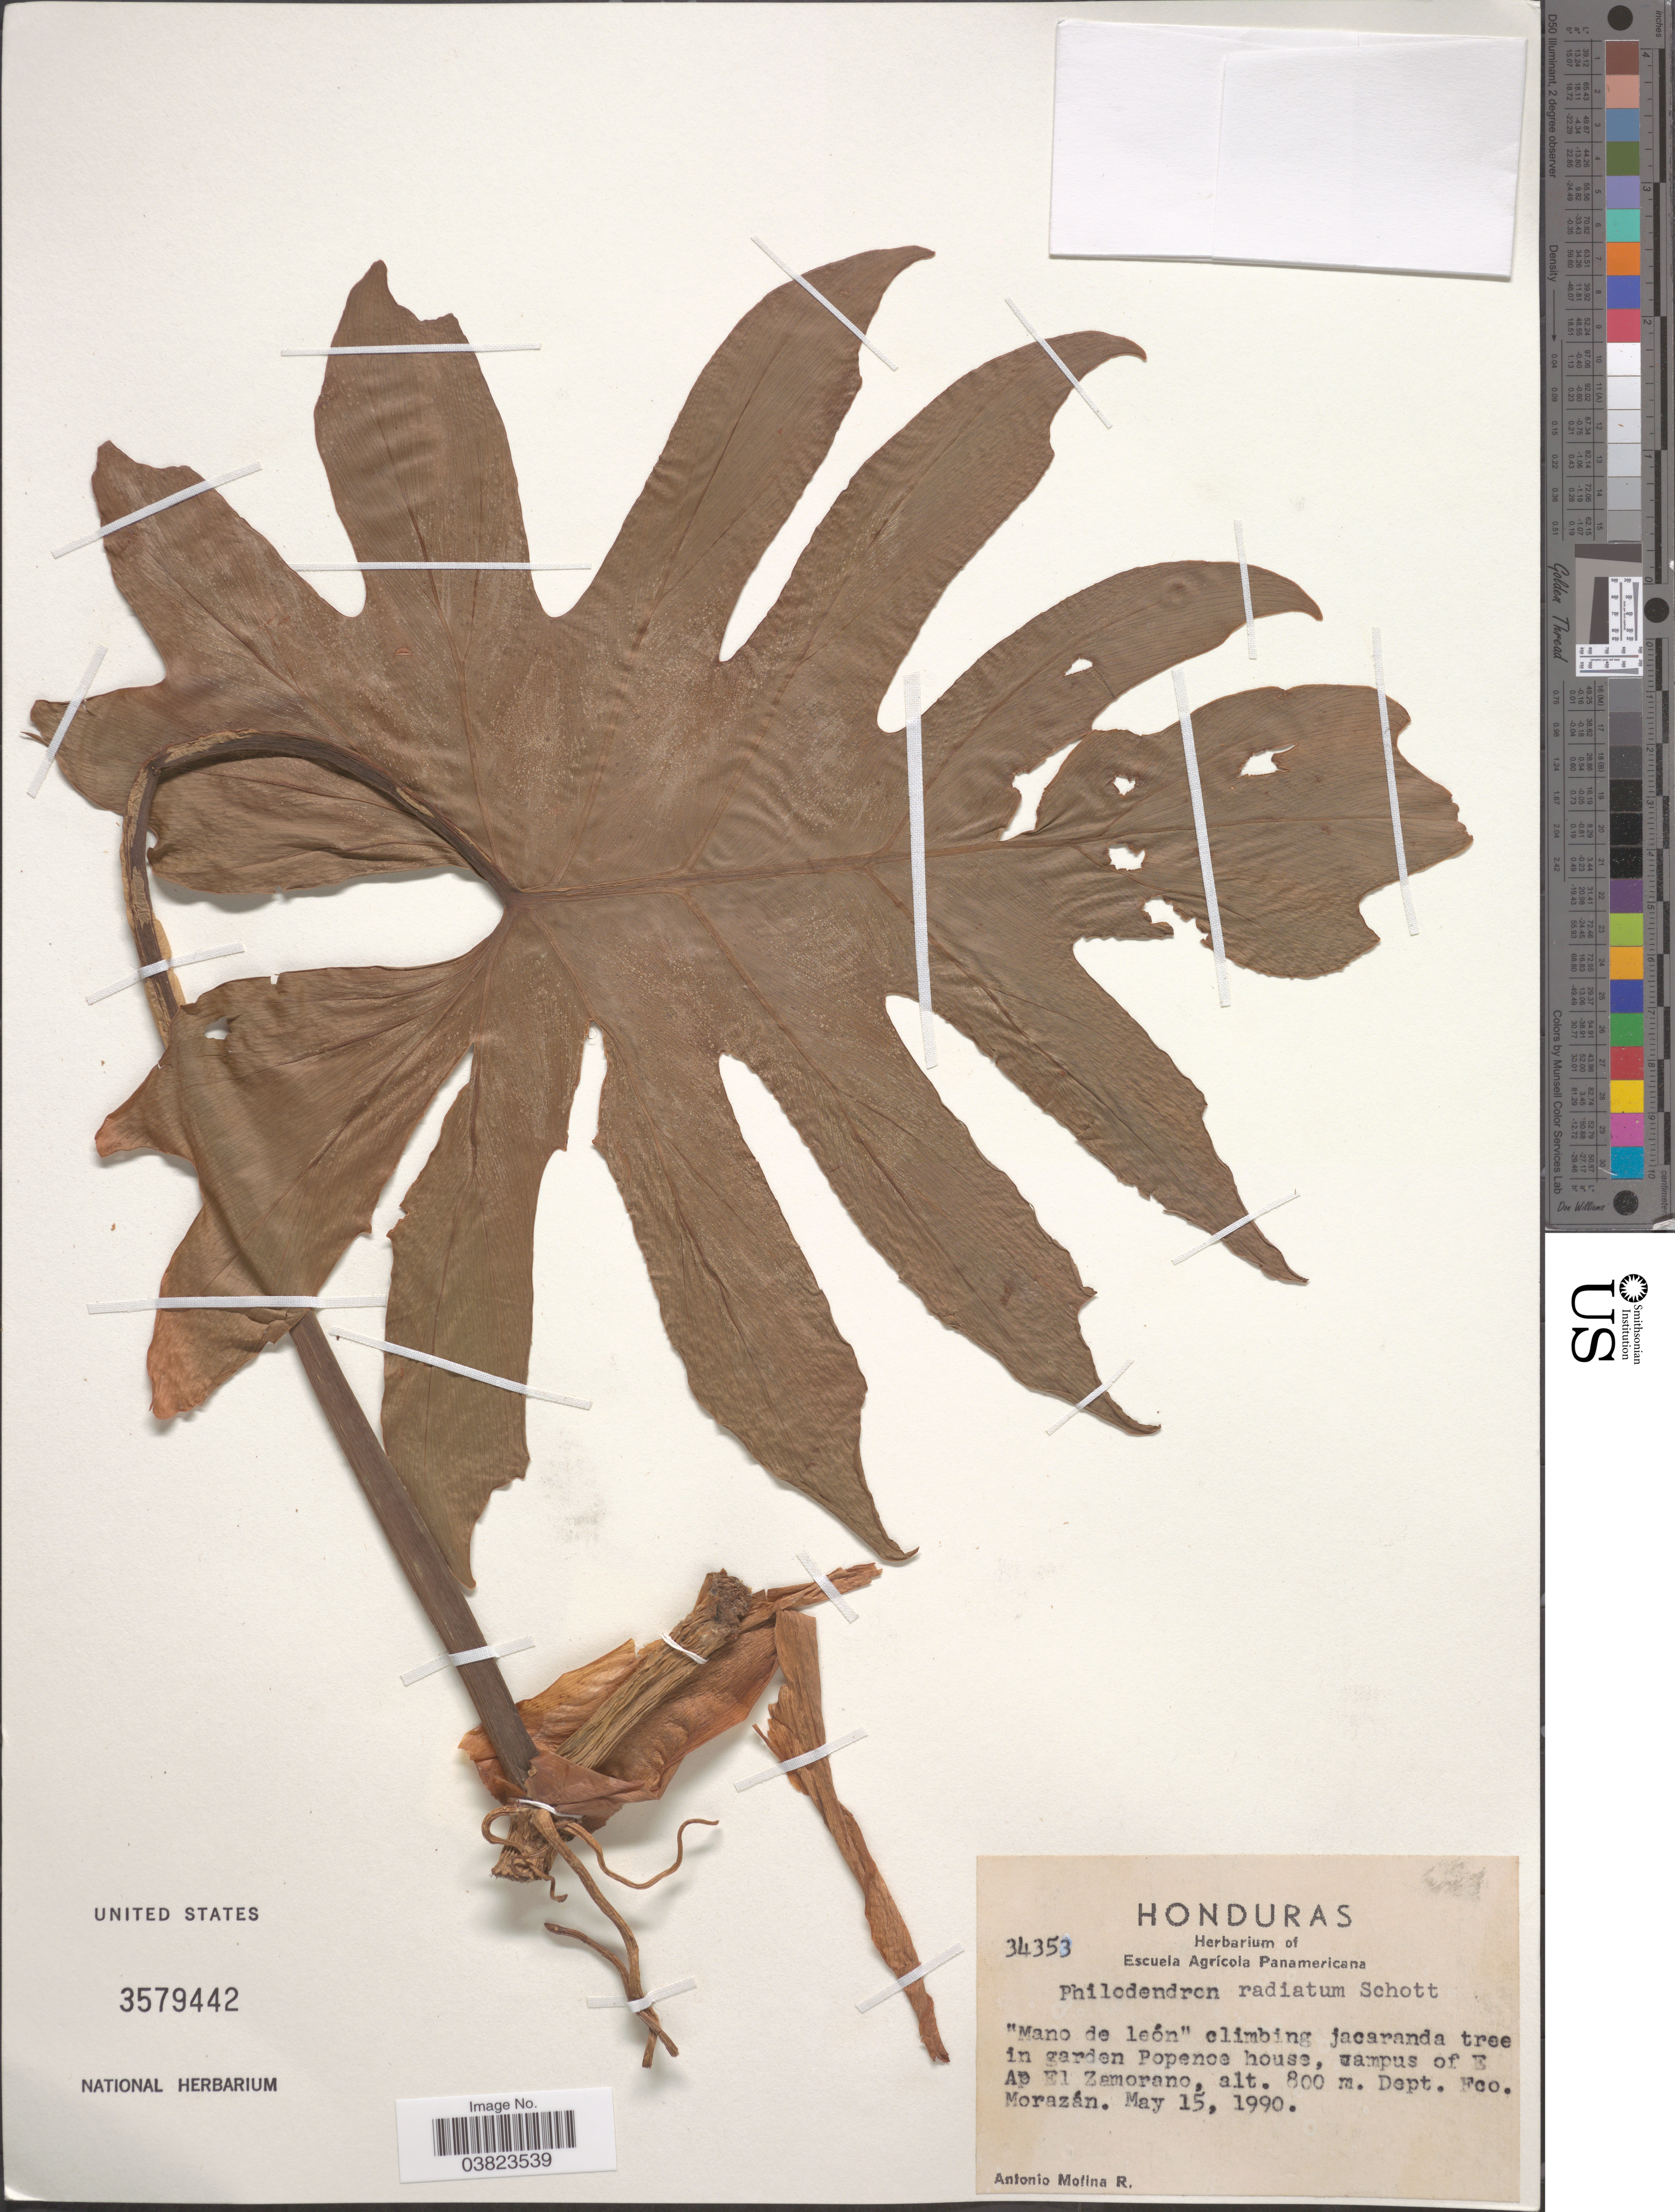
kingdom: Plantae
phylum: Tracheophyta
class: Liliopsida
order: Alismatales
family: Araceae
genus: Philodendron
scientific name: Philodendron radiatum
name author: Schott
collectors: A. Molina R.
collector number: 34353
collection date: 1990-05-15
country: Honduras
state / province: Fco. Morazán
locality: In garden Popenoe house, campus of E Ap El Zamorano, Dept. Fco.Morazán.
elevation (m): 800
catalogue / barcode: US 3579442